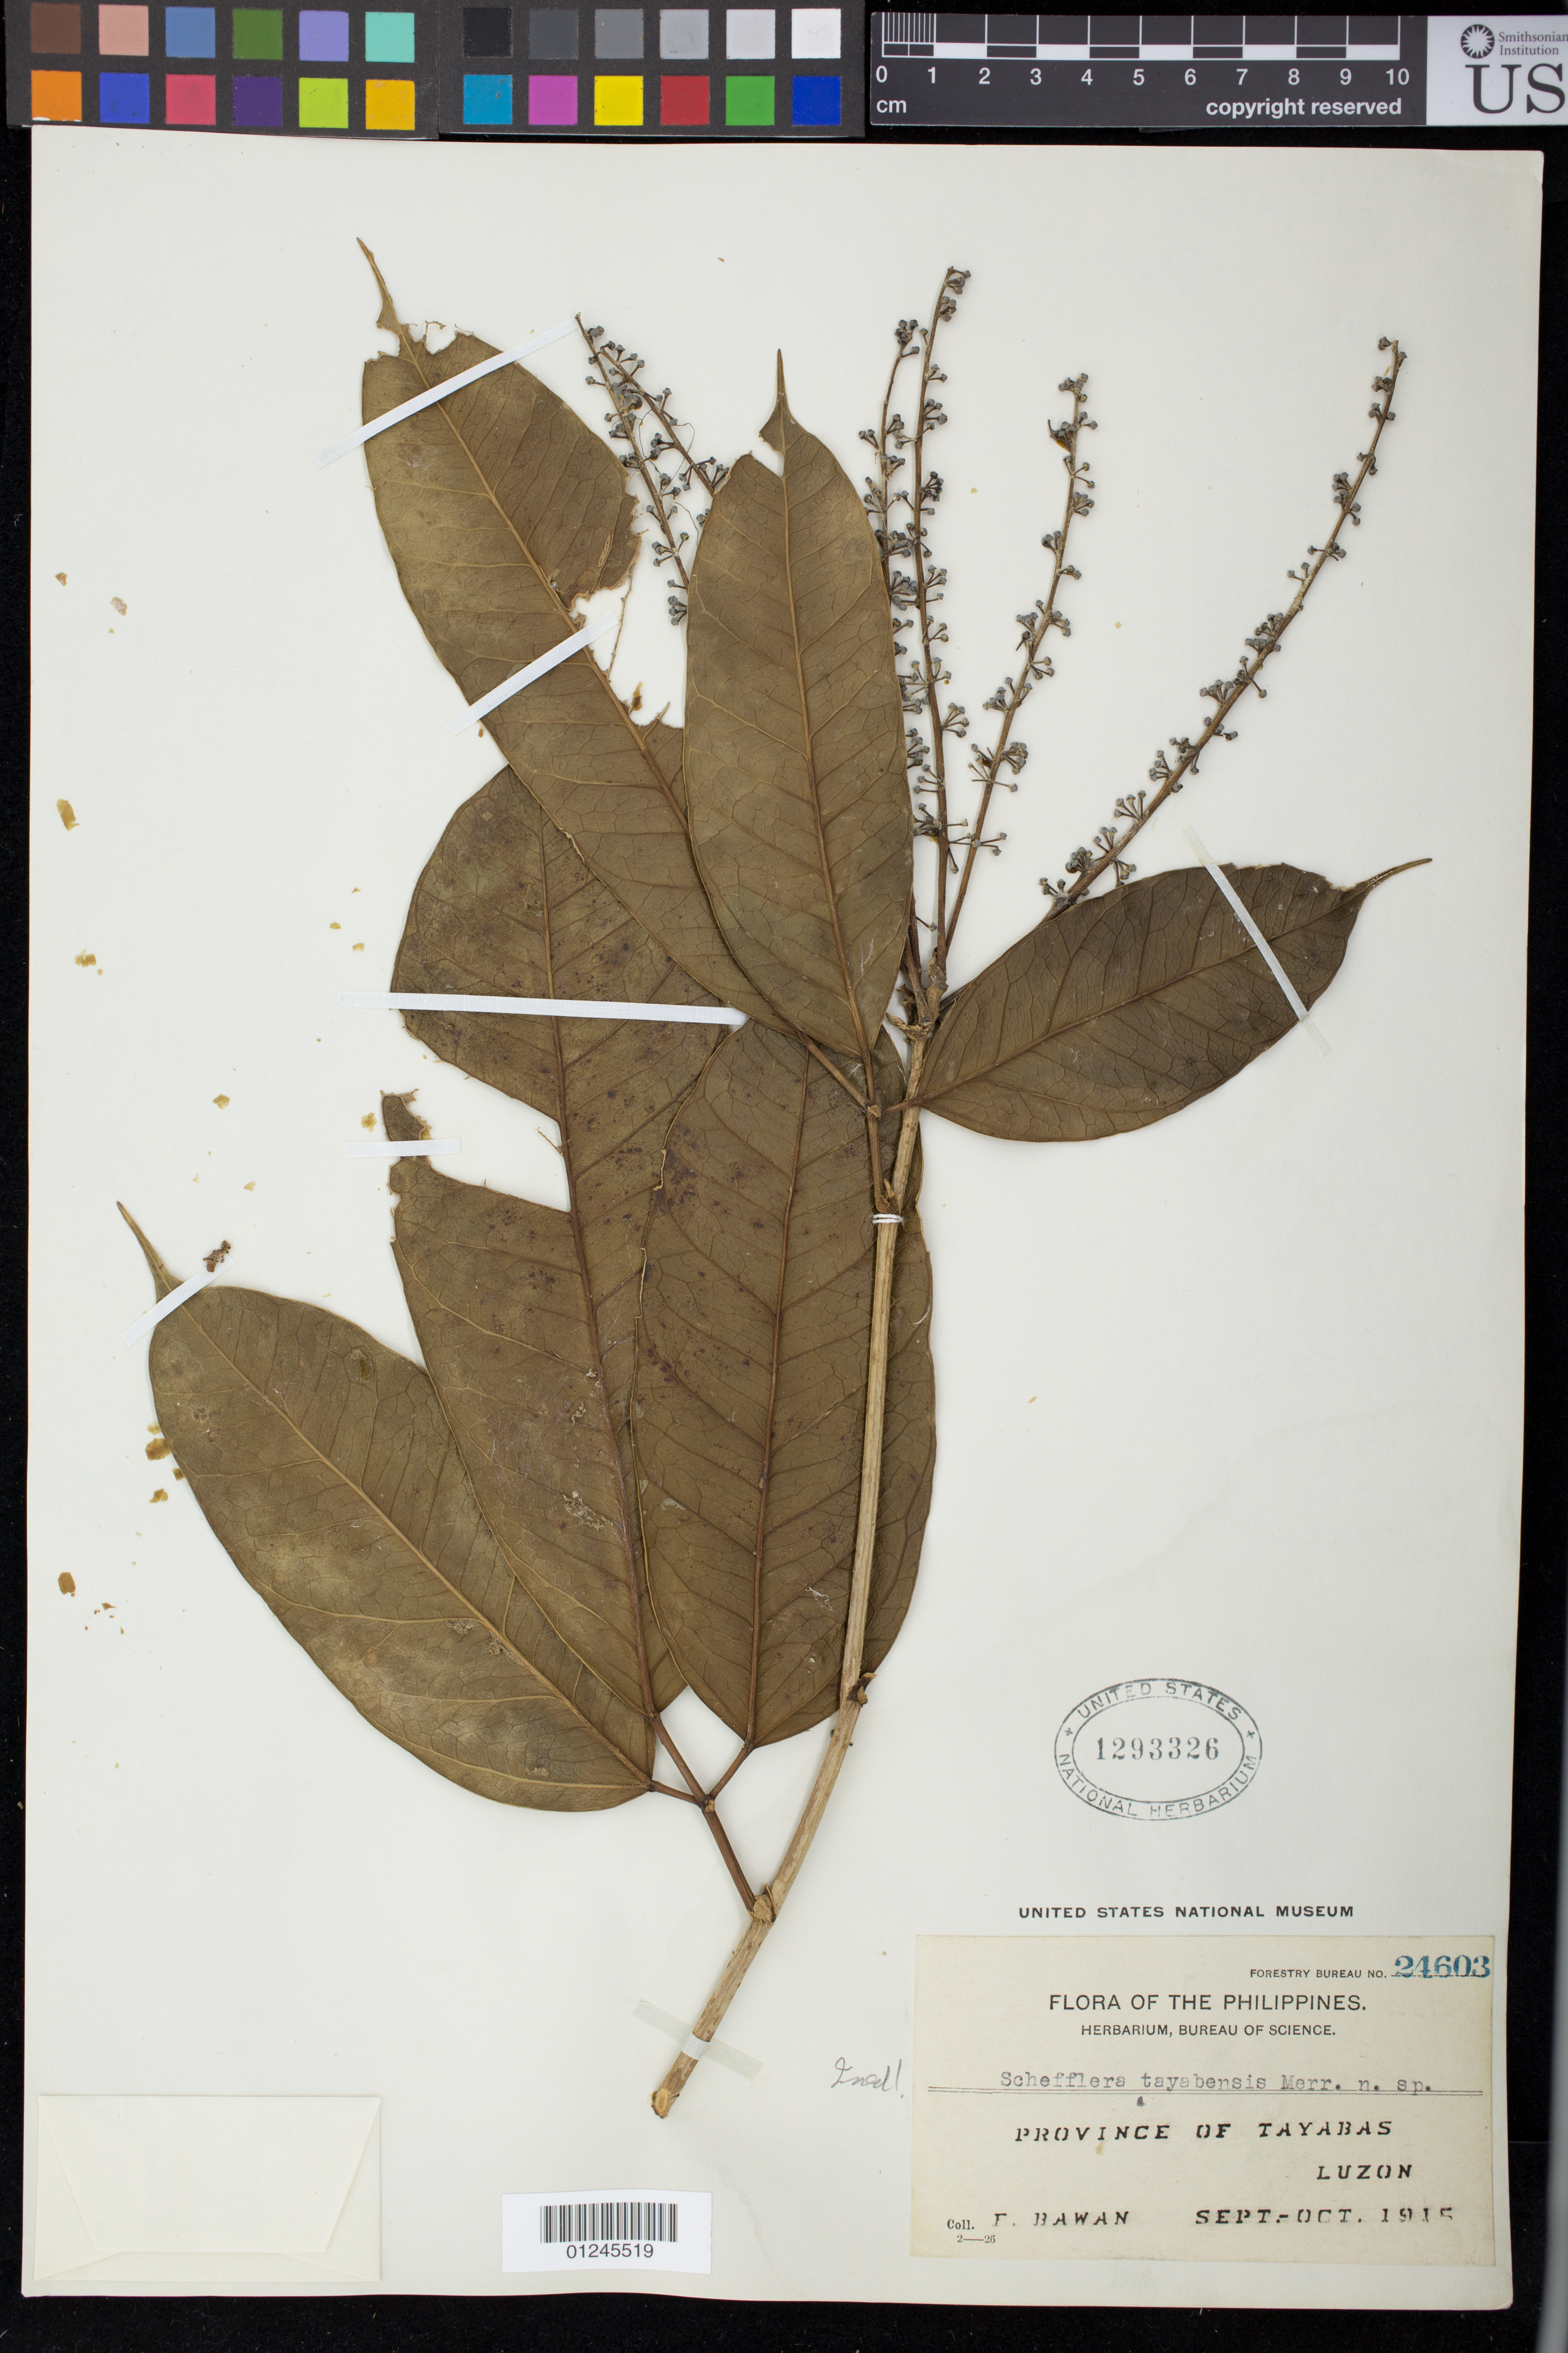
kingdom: Plantae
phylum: Tracheophyta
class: Magnoliopsida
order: Apiales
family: Araliaceae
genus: Schefflera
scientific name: Schefflera tayabensis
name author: Merr.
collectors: F. Bawan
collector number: For. Bur. 24603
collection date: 1915-09/1915-10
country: Philippines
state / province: Calabarzon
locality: Province of Tayabas, Luzon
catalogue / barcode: US 1293326